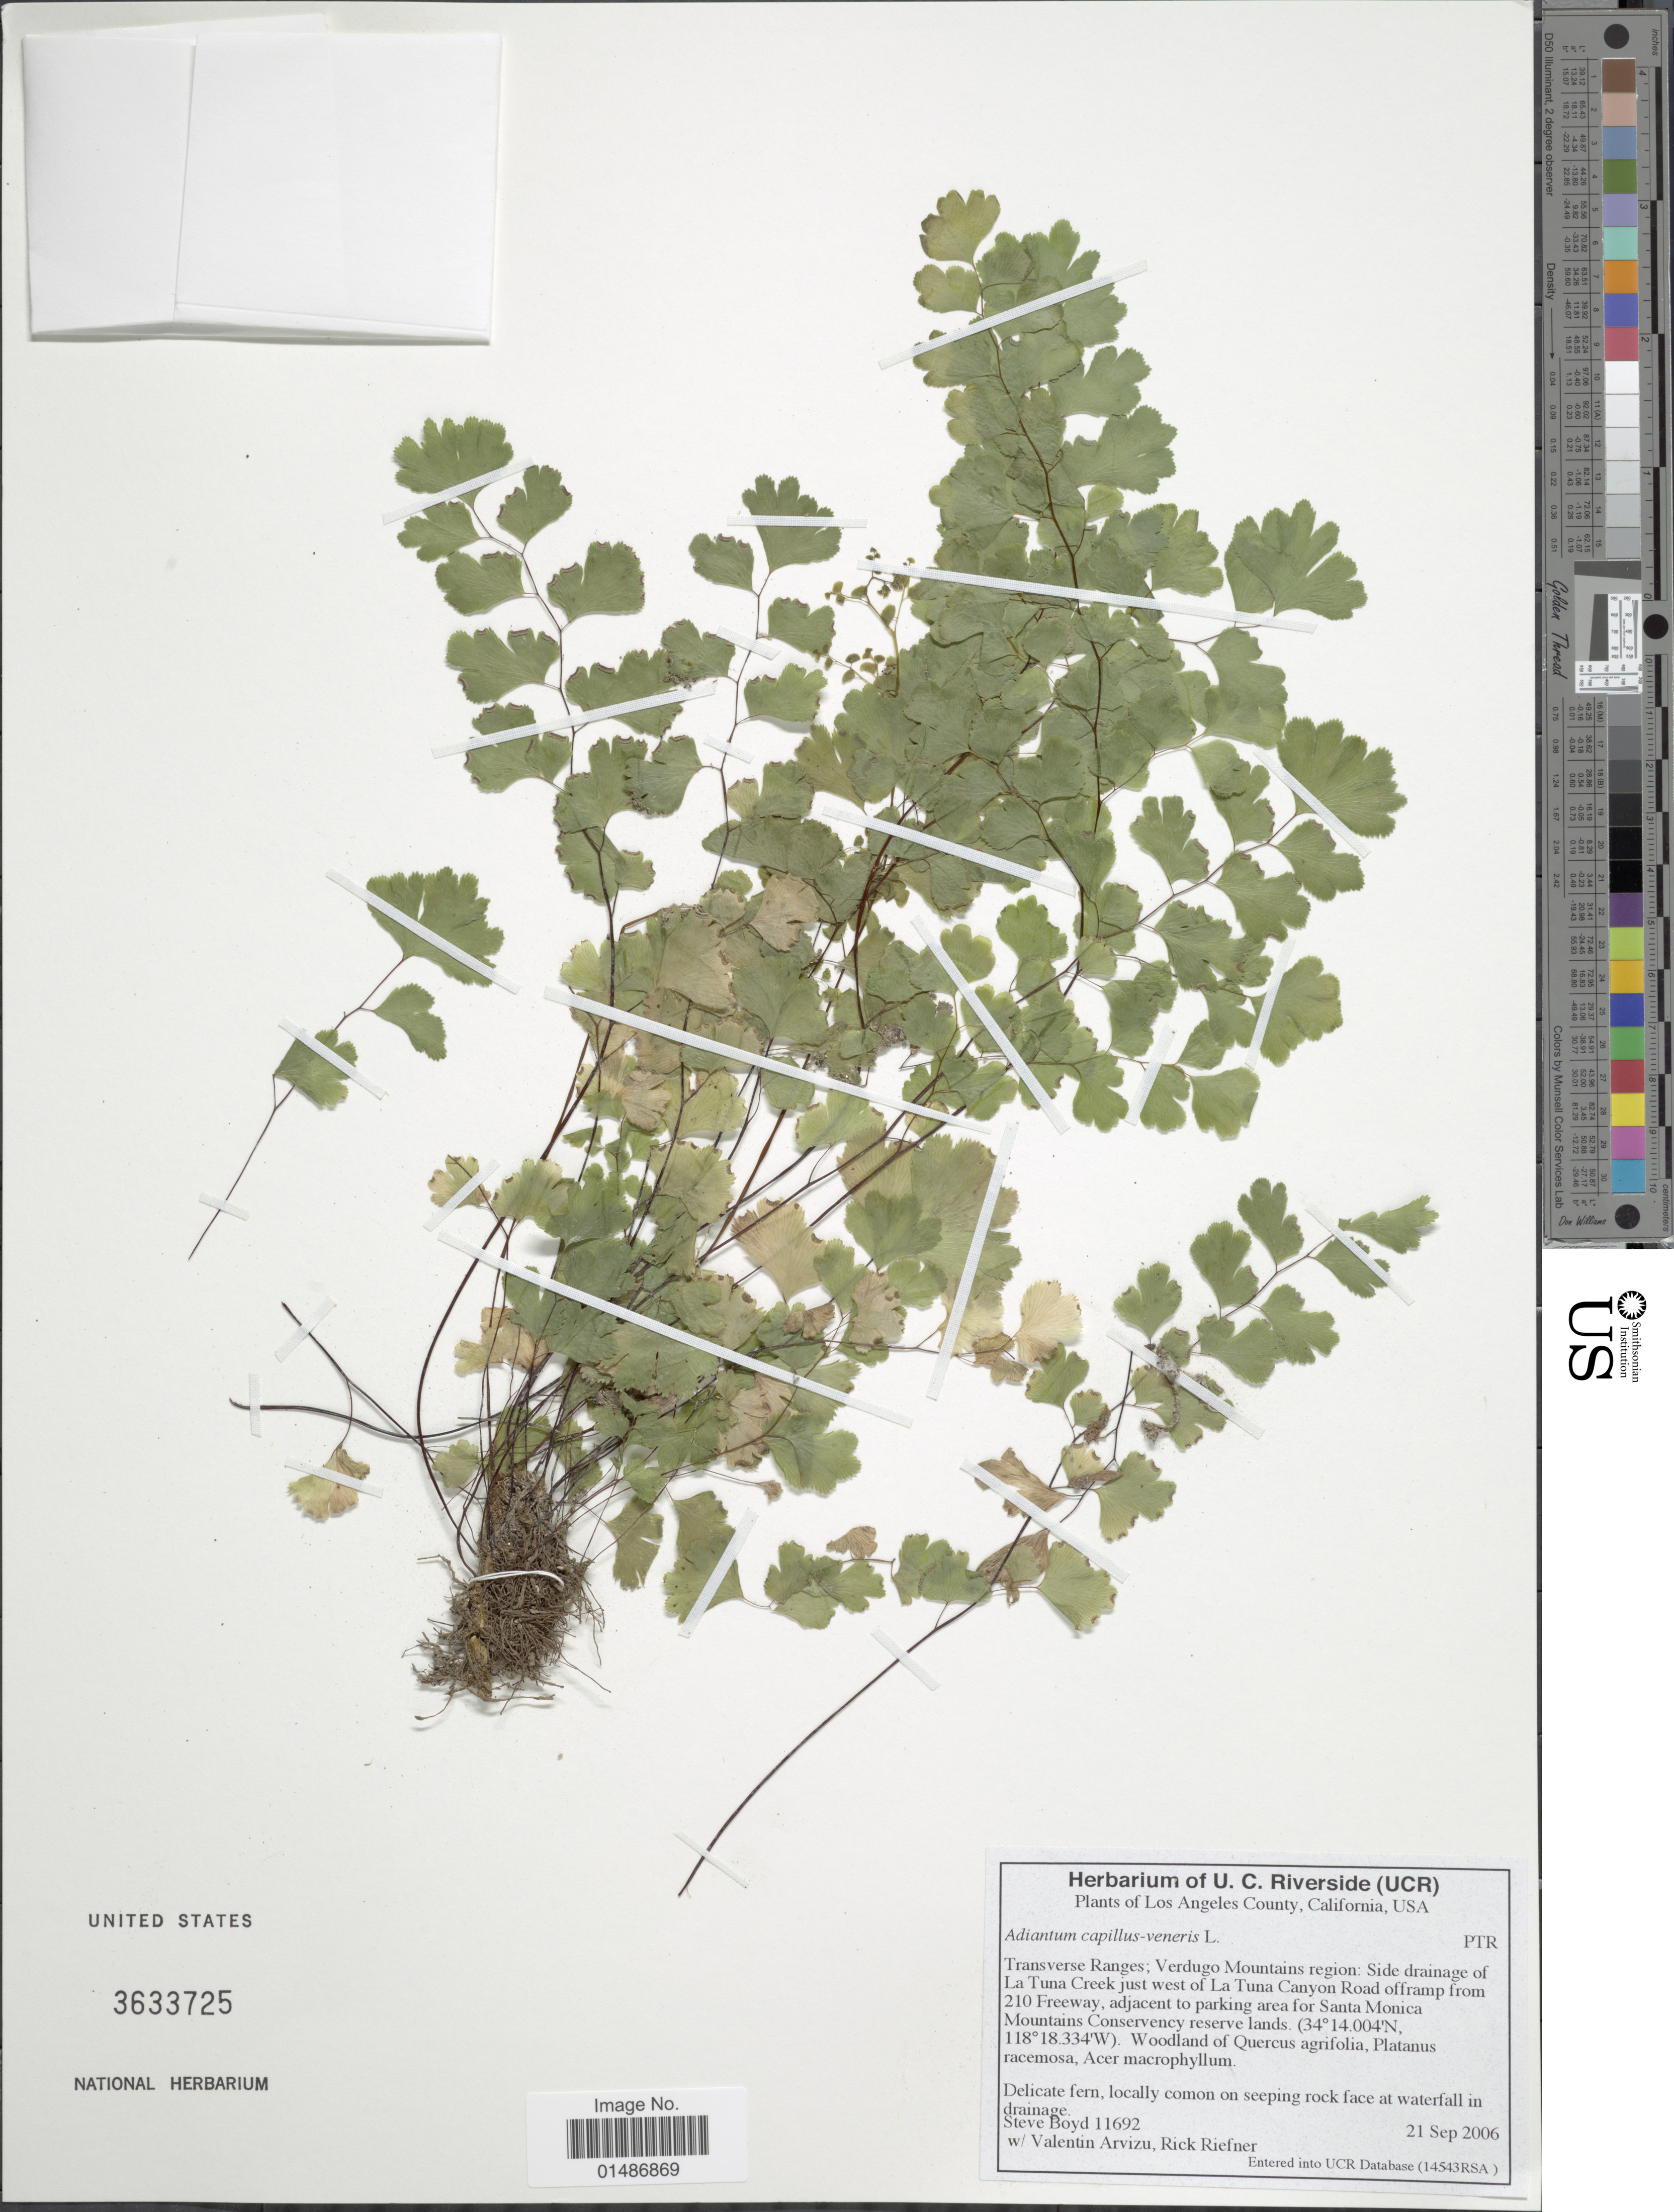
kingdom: Plantae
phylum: Tracheophyta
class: Polypodiopsida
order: Polypodiales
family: Pteridaceae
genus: Adiantum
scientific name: Adiantum capillus-veneris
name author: L.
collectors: S. Boyd, V. Arvizu & R. Riefner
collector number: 11692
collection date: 2006-09-21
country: United States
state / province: California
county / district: Los Angeles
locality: Los Angeles County. Transverse Ranges; Verdugo Mountains region: Side drainage of La Tuna Creek just west of La Tuna Canyon Road offramp from 210 Freeway, adjacent to parking area for Santa Monica Mountains Conservency reserve lands.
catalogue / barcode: US 3633725